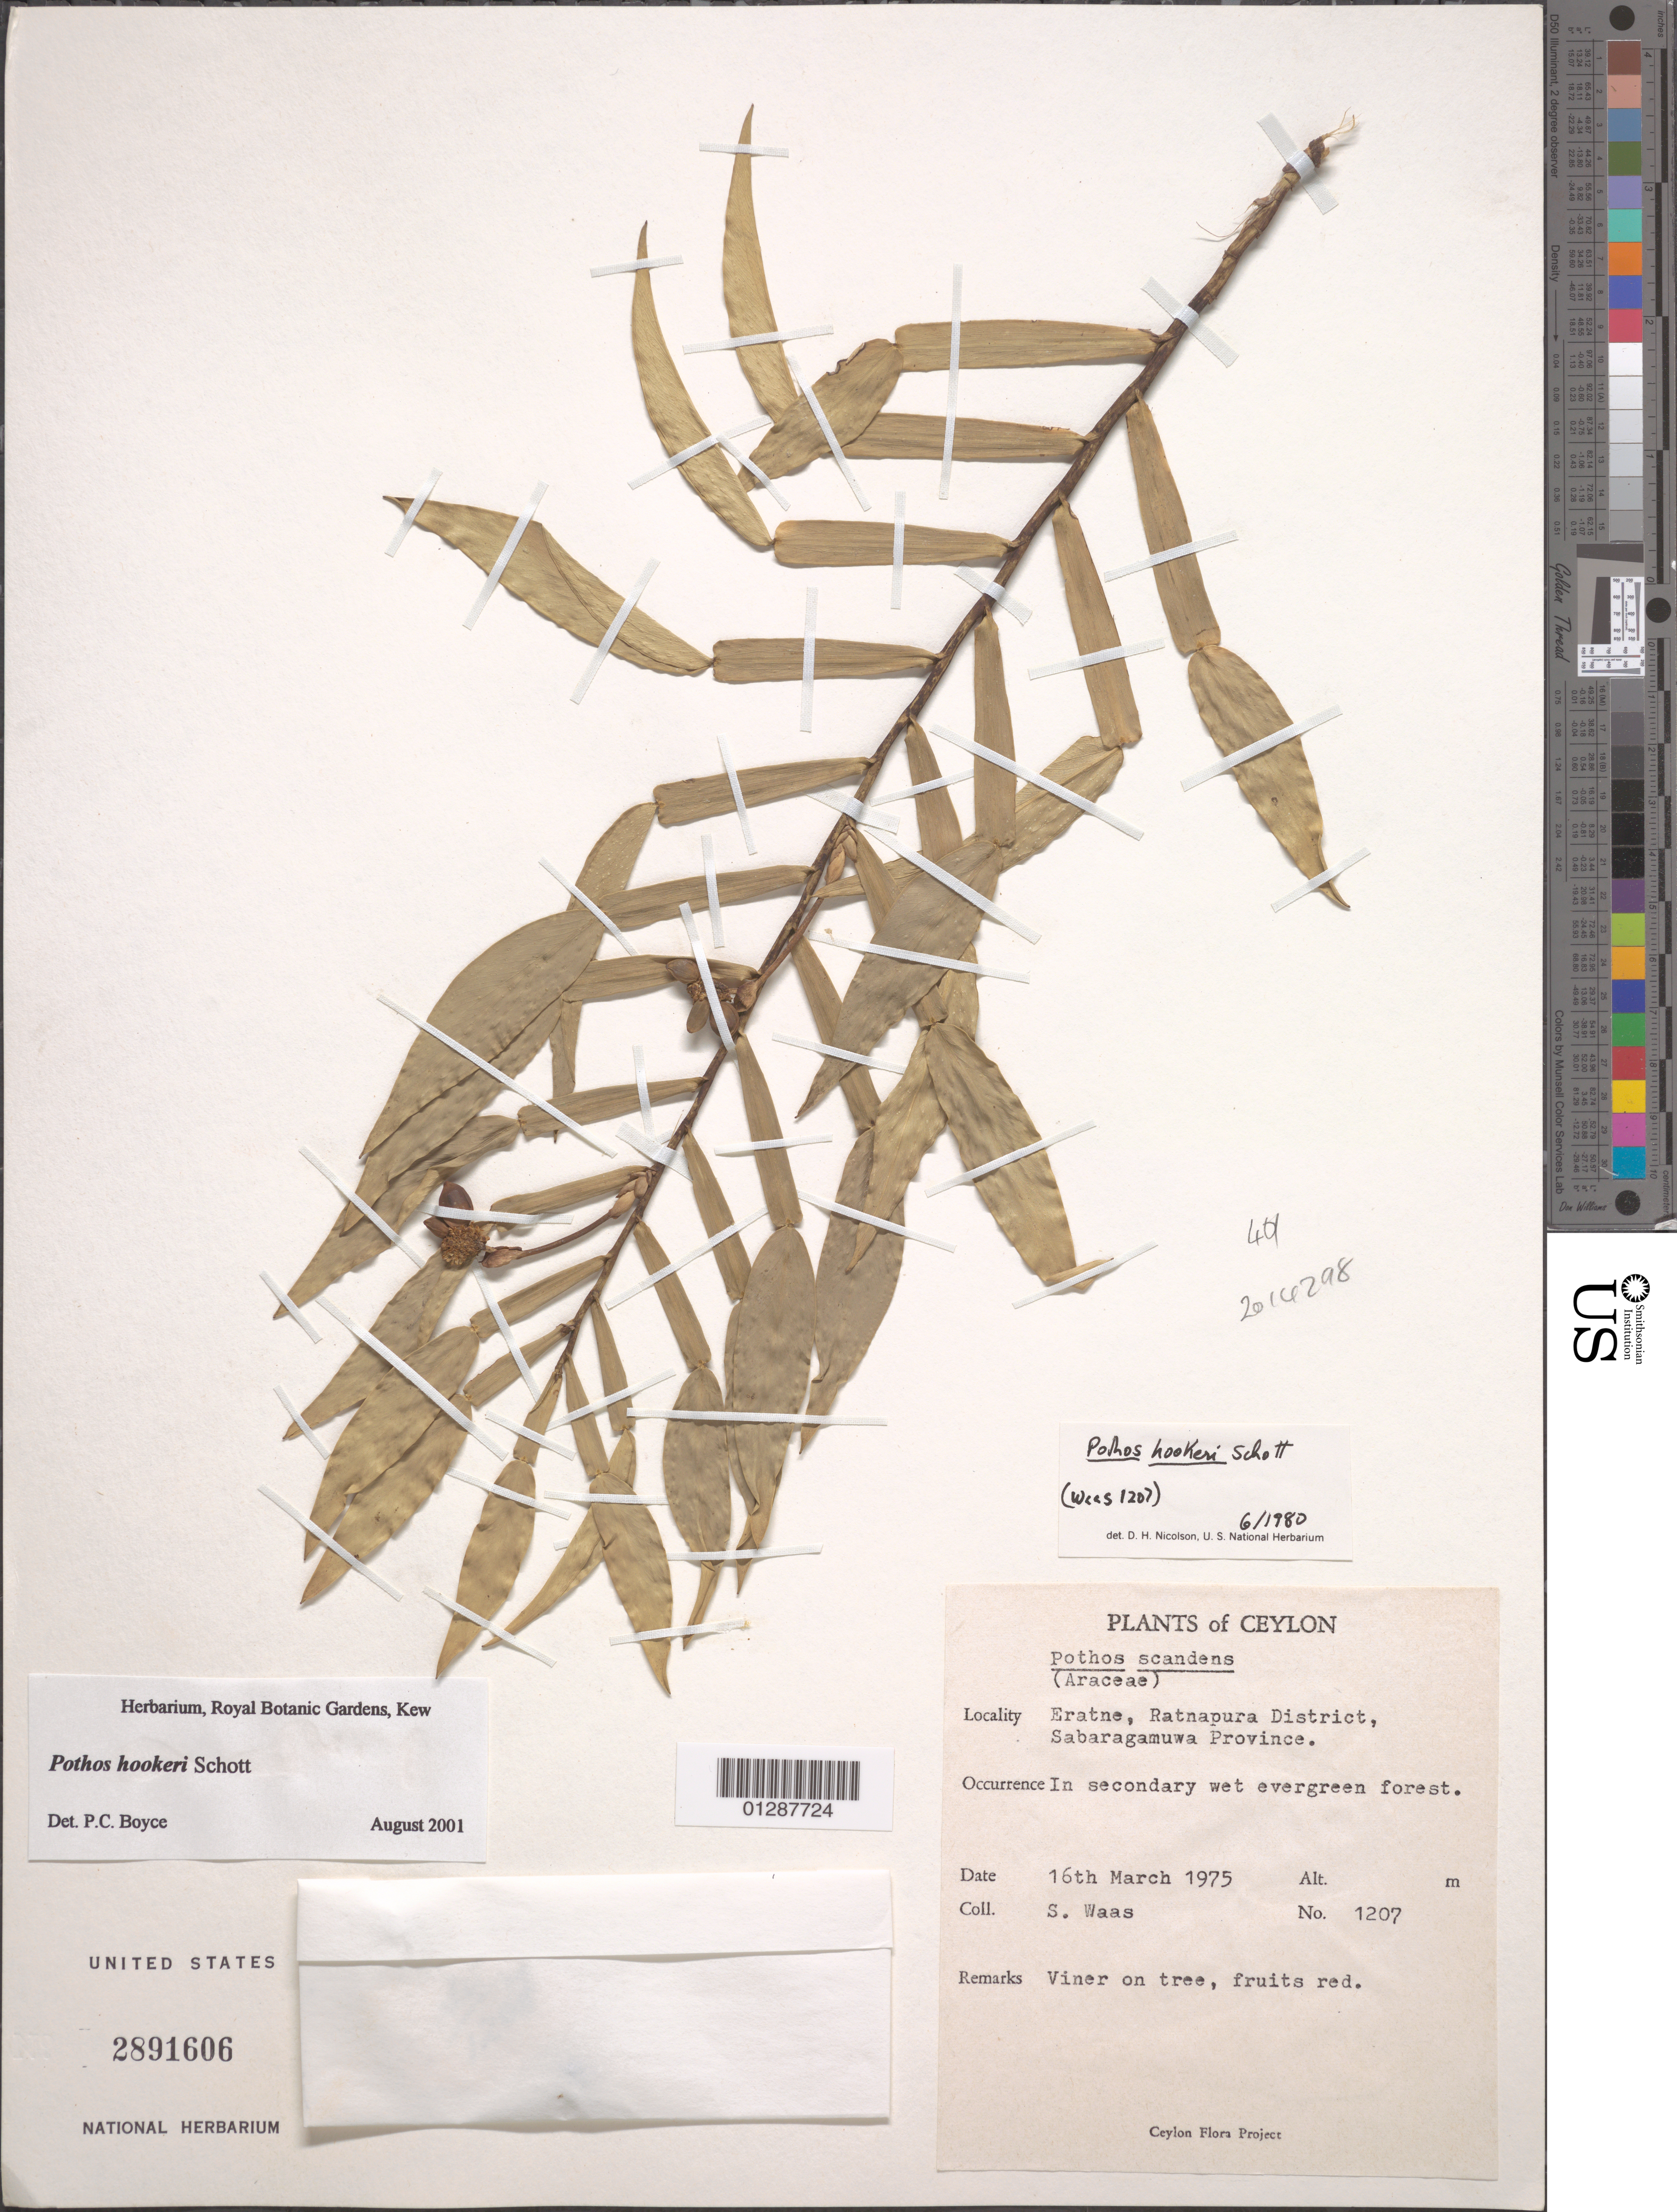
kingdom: Plantae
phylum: Tracheophyta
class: Liliopsida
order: Alismatales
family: Araceae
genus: Pothos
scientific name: Pothos hookeri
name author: Schott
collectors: S. Waas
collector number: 1207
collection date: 1975-03-16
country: Sri Lanka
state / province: Sabaragamuwa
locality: Ceylon. Eratne, Ratnapura District.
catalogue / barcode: US 2891606